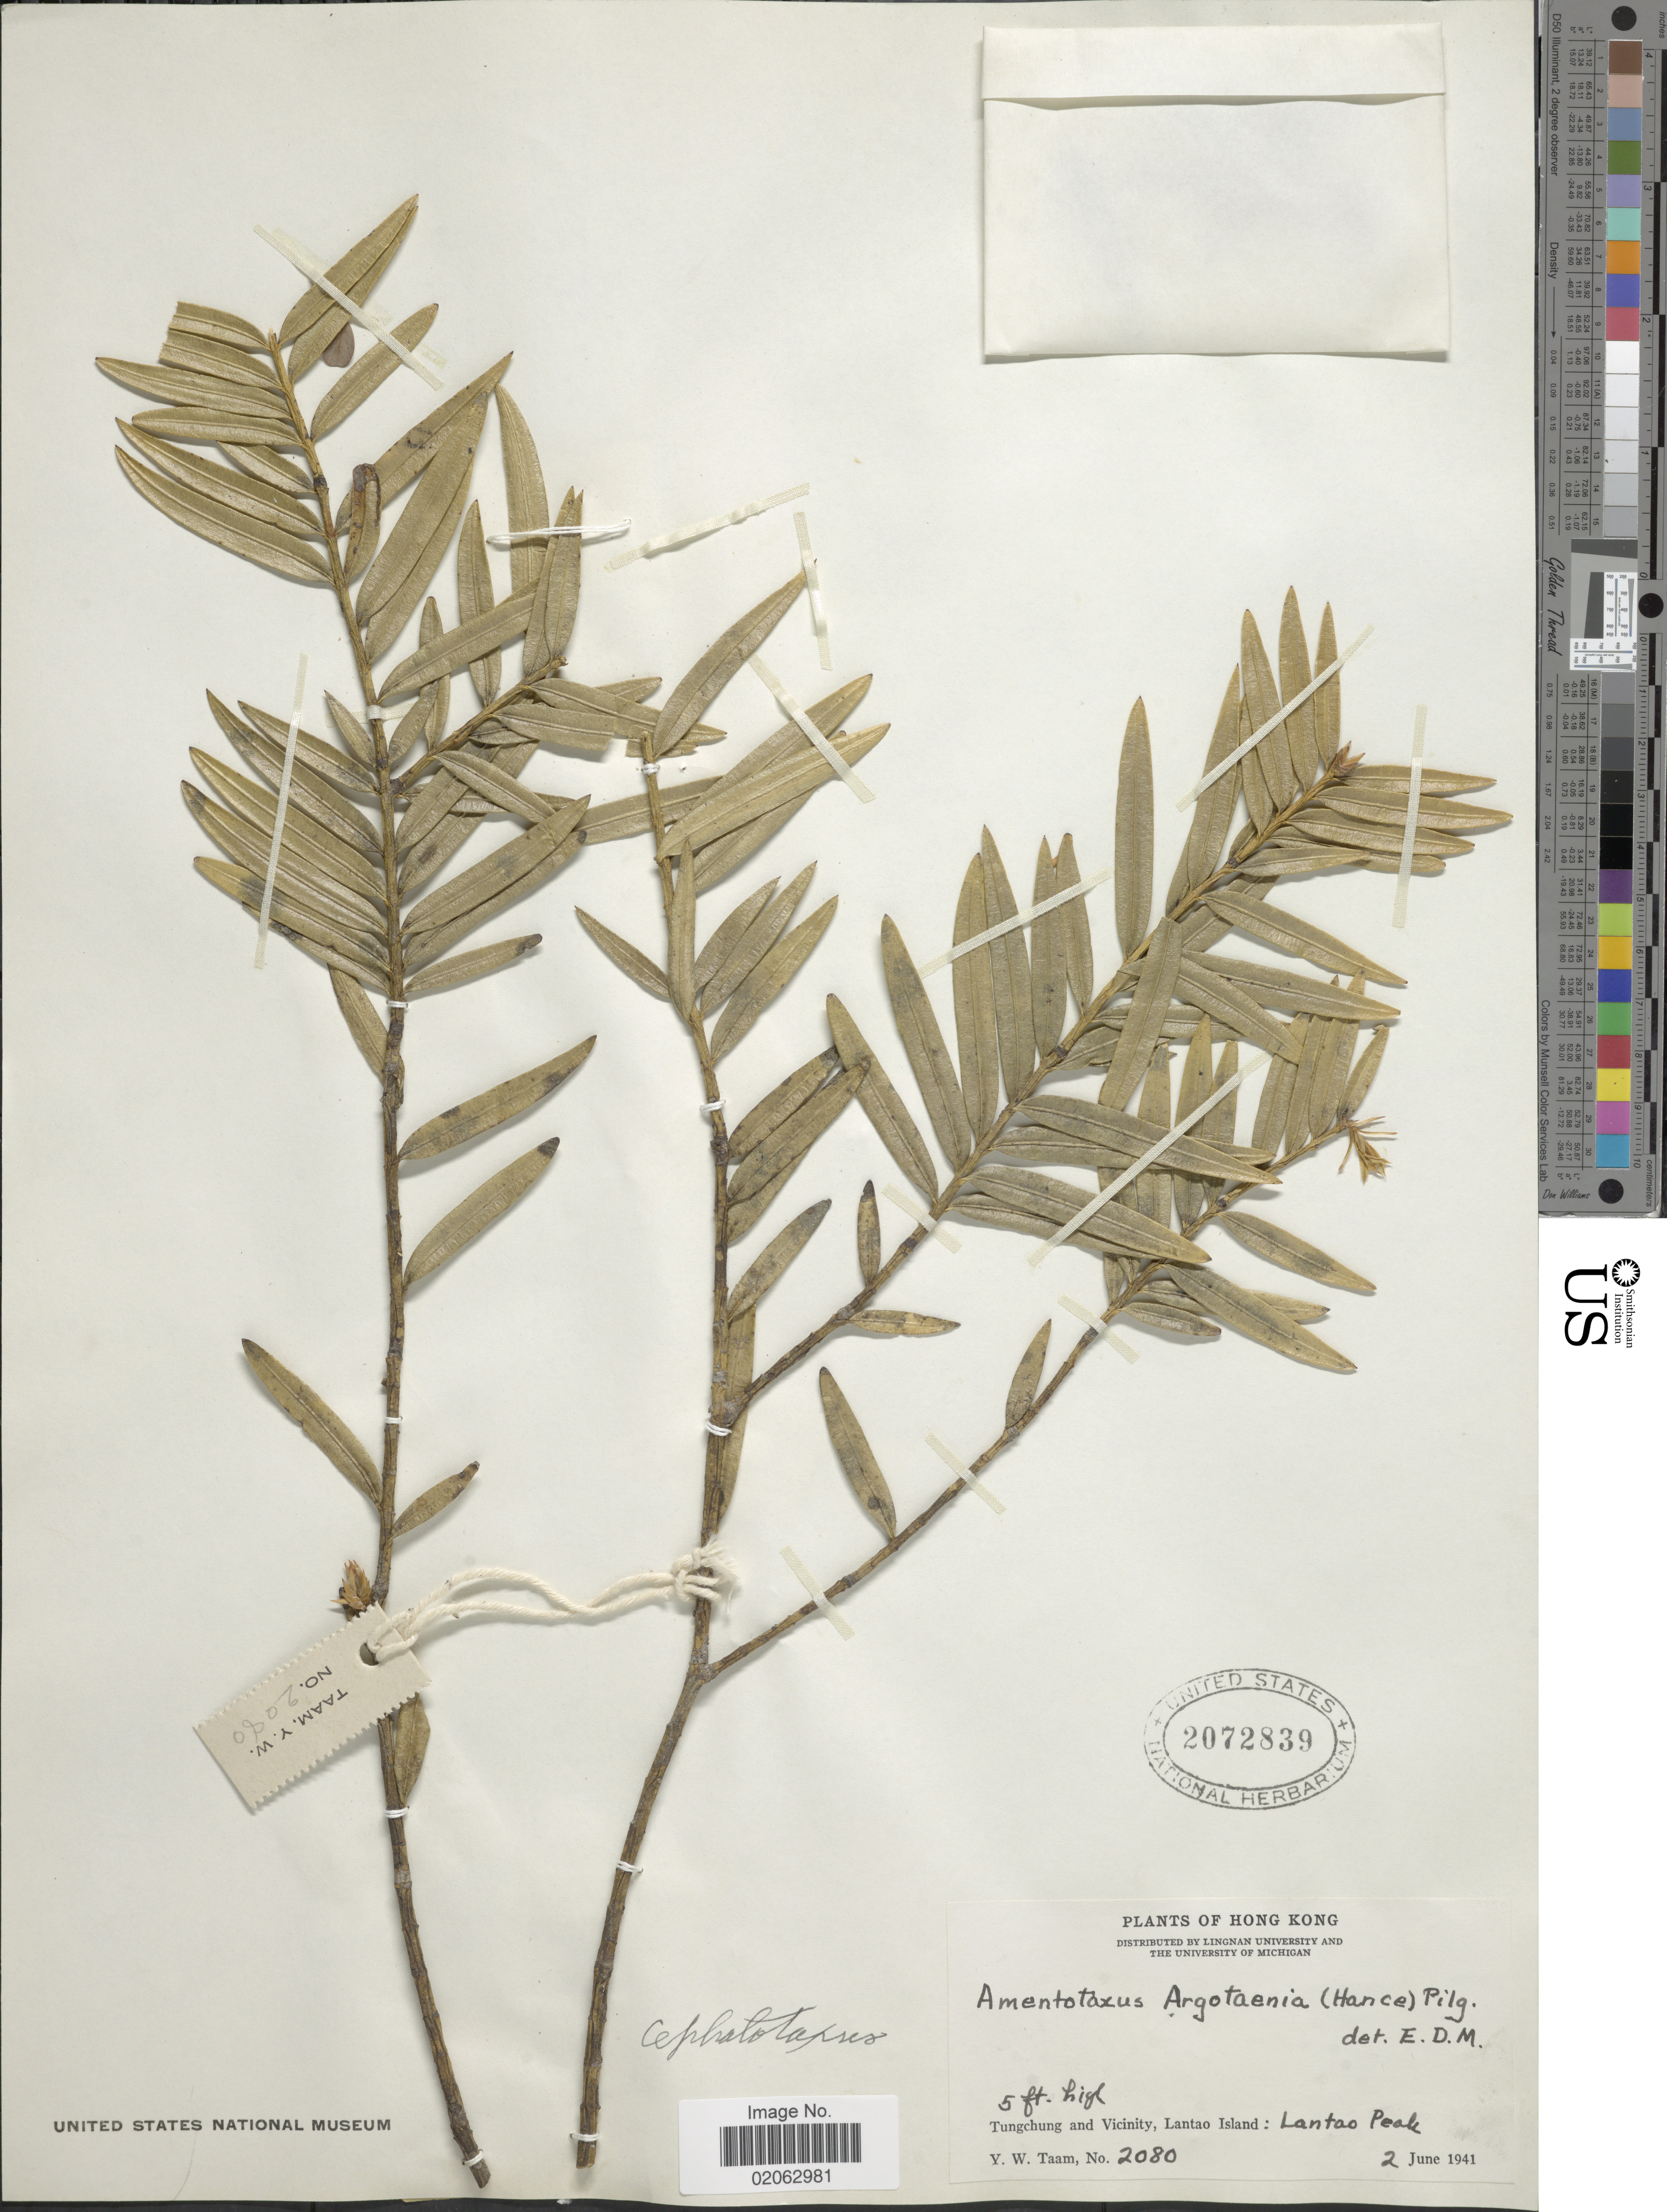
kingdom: Plantae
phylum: Tracheophyta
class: Pinopsida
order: Pinales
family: Taxaceae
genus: Amentotaxus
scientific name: Amentotaxus argotaenia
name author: (Hance) Pilg.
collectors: Y. W. Taam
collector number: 2080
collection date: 1941-06-02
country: China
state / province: Hong Kong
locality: Tungchung and Vicinity, Lantao Island:Lantao Peak.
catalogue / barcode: US 2072839